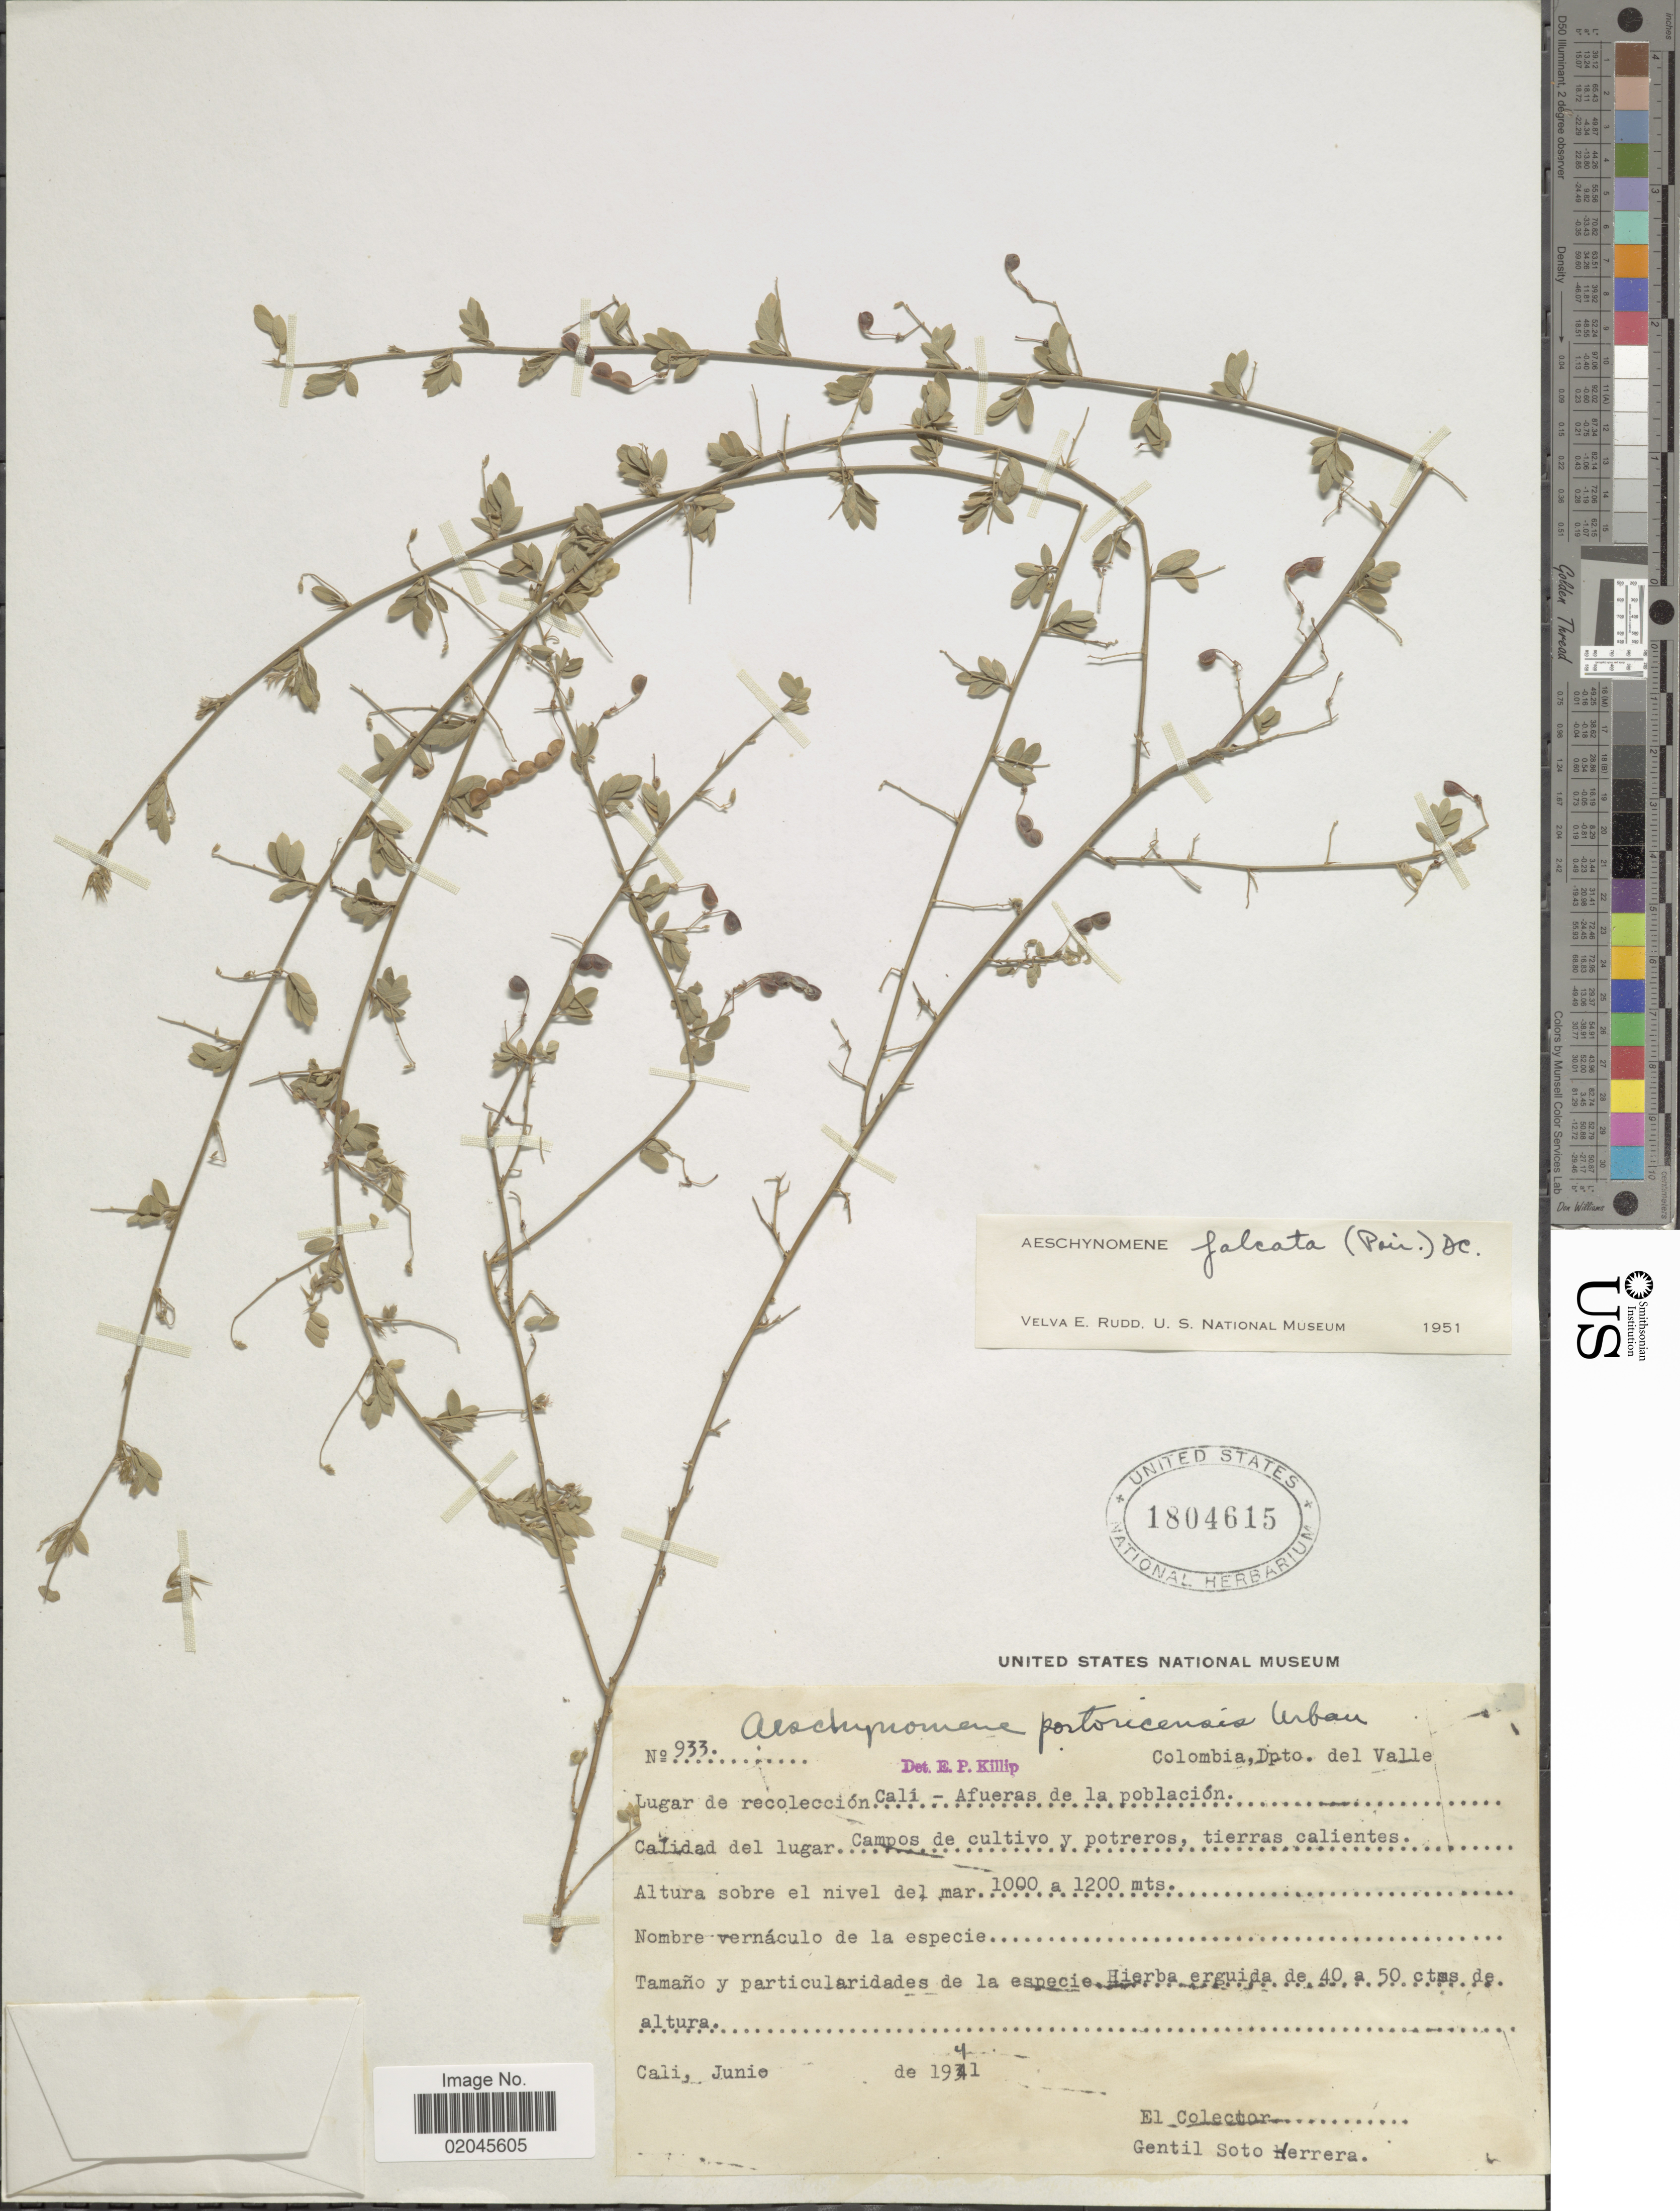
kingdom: Plantae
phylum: Tracheophyta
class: Magnoliopsida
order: Fabales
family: Fabaceae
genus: Aeschynomene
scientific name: Aeschynomene falcata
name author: (Poir.) DC.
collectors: G. Soto Herrera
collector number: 933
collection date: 1941-06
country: Colombia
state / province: Valle del Cauca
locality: Dpto. del Valle, Calidad del lugar, cmapos de cultivo y potreros de la poblacion, Cali.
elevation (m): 1000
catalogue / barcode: US 1804615